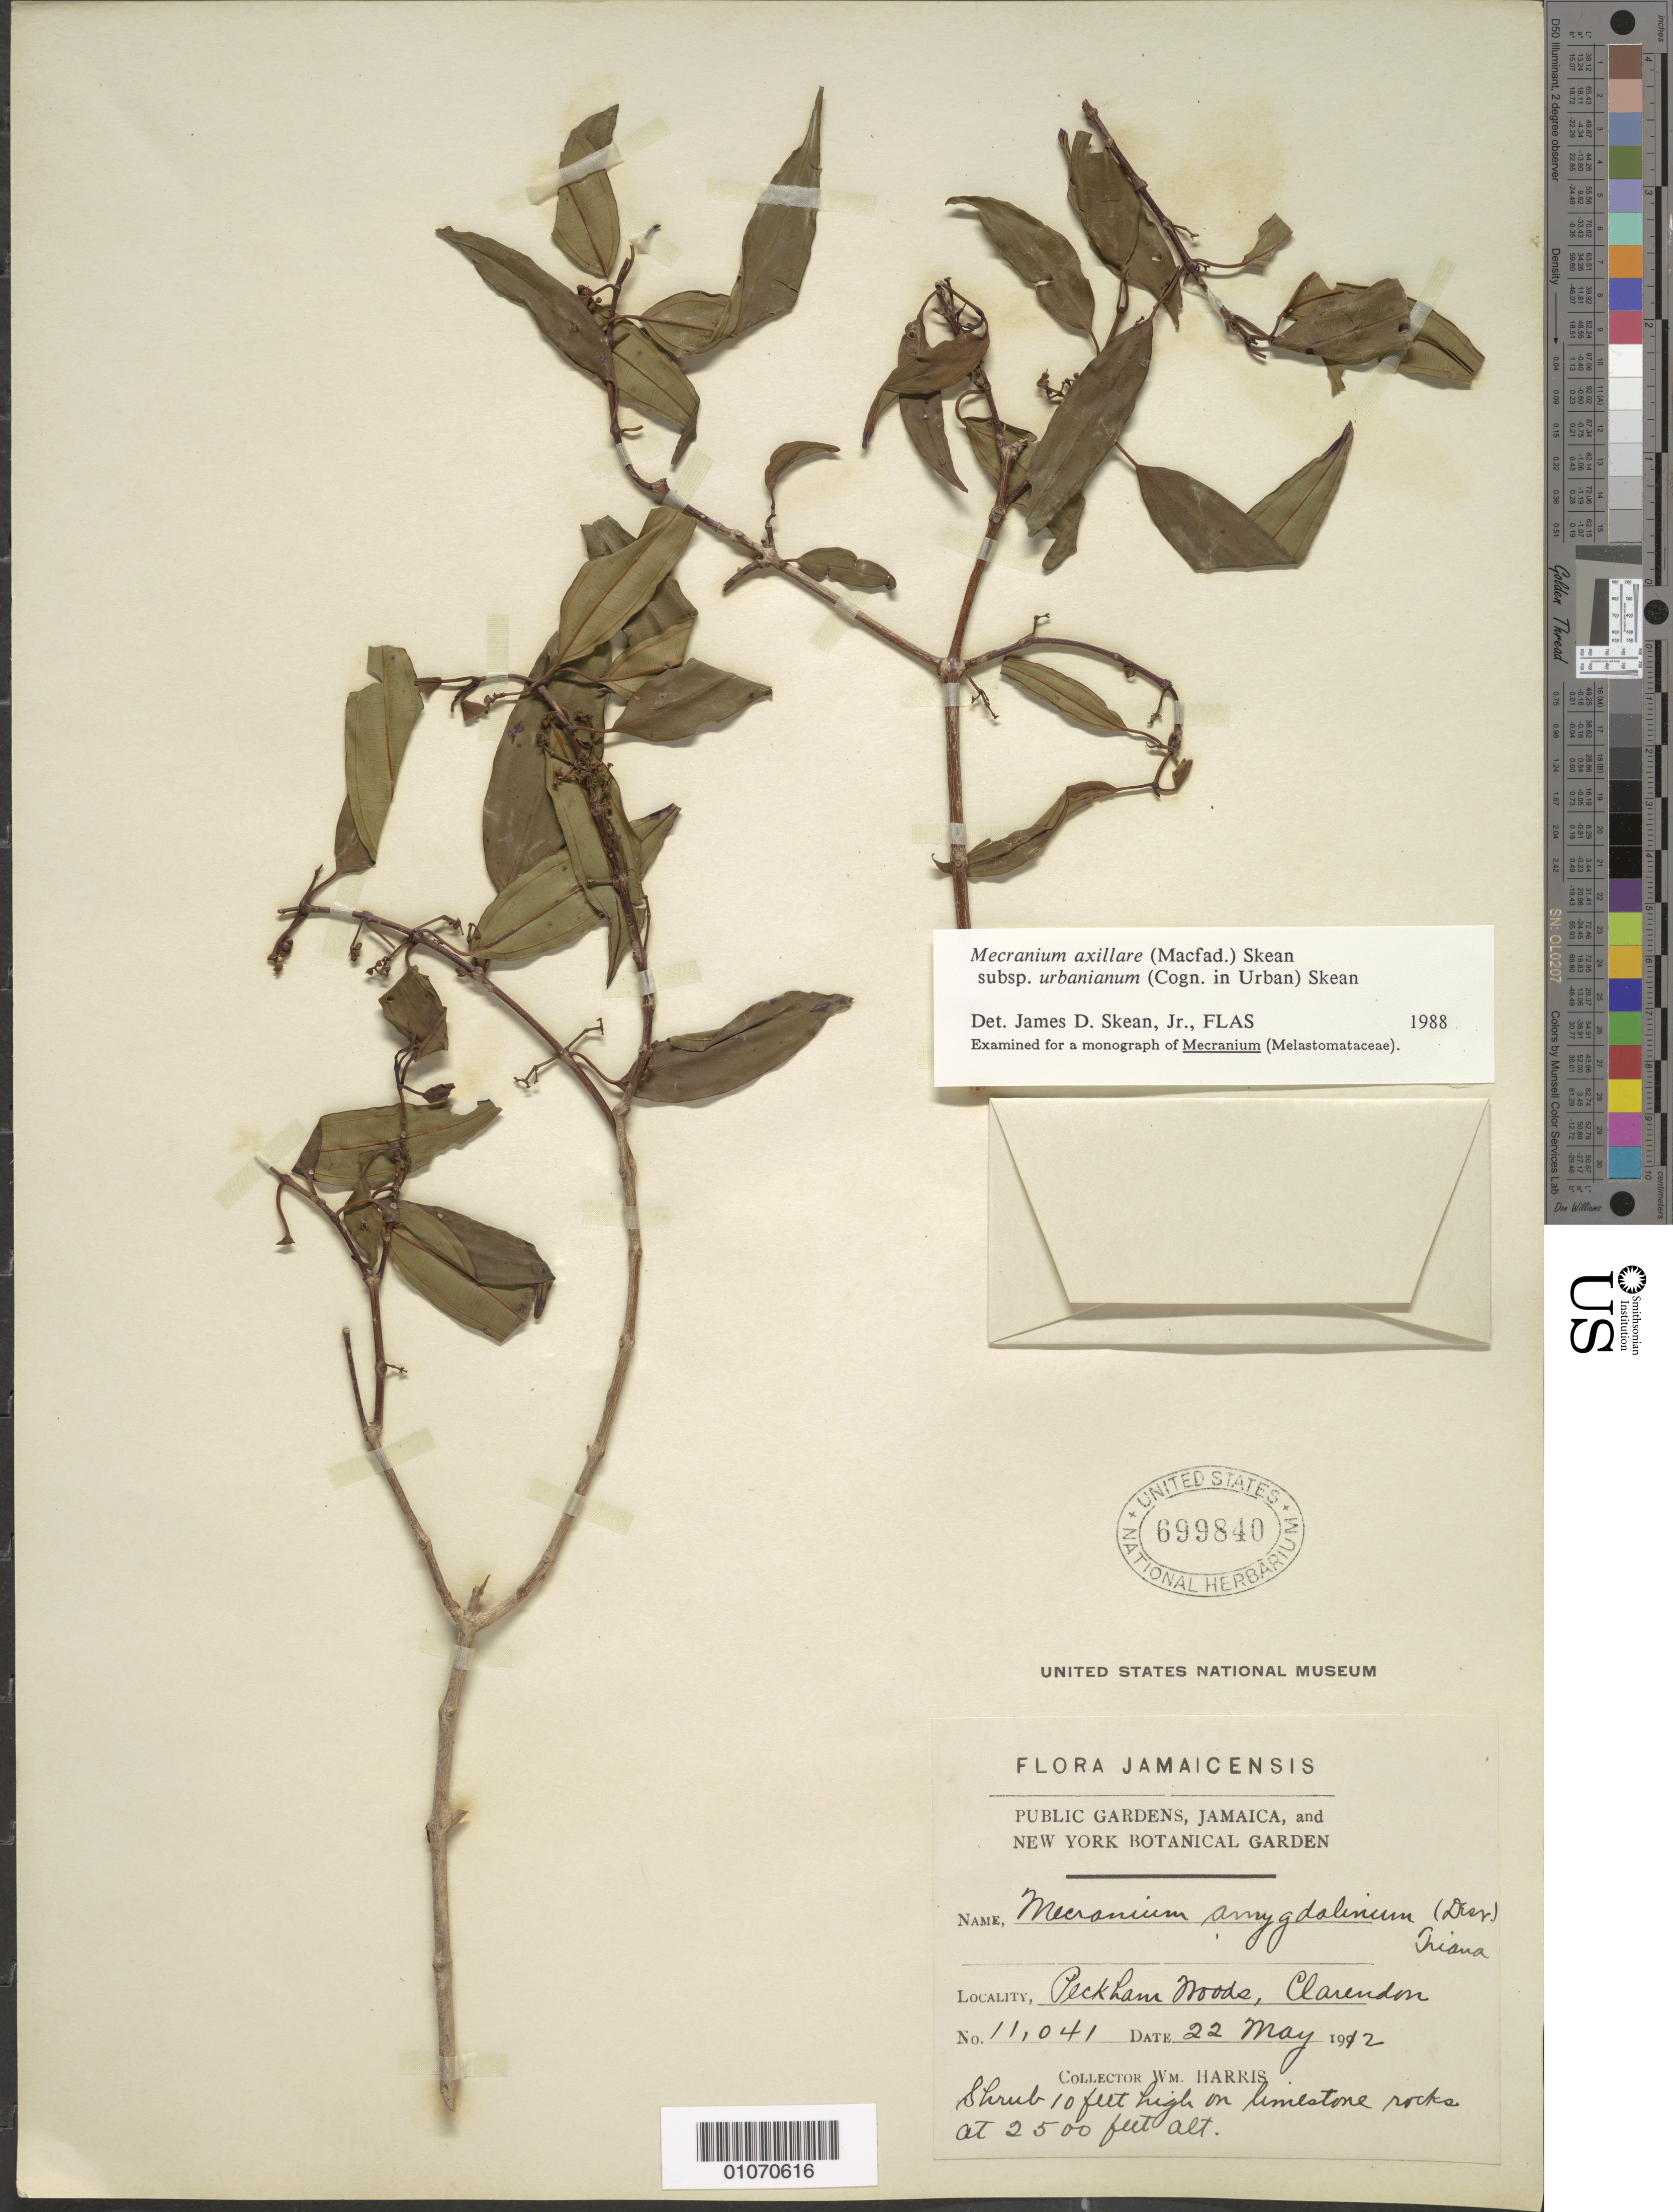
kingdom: Plantae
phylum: Tracheophyta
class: Magnoliopsida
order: Myrtales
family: Melastomataceae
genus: Mecranium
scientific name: Mecranium axillare subsp. urbanianum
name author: (Cogn.) Skean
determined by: Skean, J. D., Jr.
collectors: W. Harris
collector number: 11041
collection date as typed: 22 May 1912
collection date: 1912-05-22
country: Jamaica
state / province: Clarendon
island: Jamaica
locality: Peckham Woods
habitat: On limestone rocks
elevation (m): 762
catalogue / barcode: US 699840